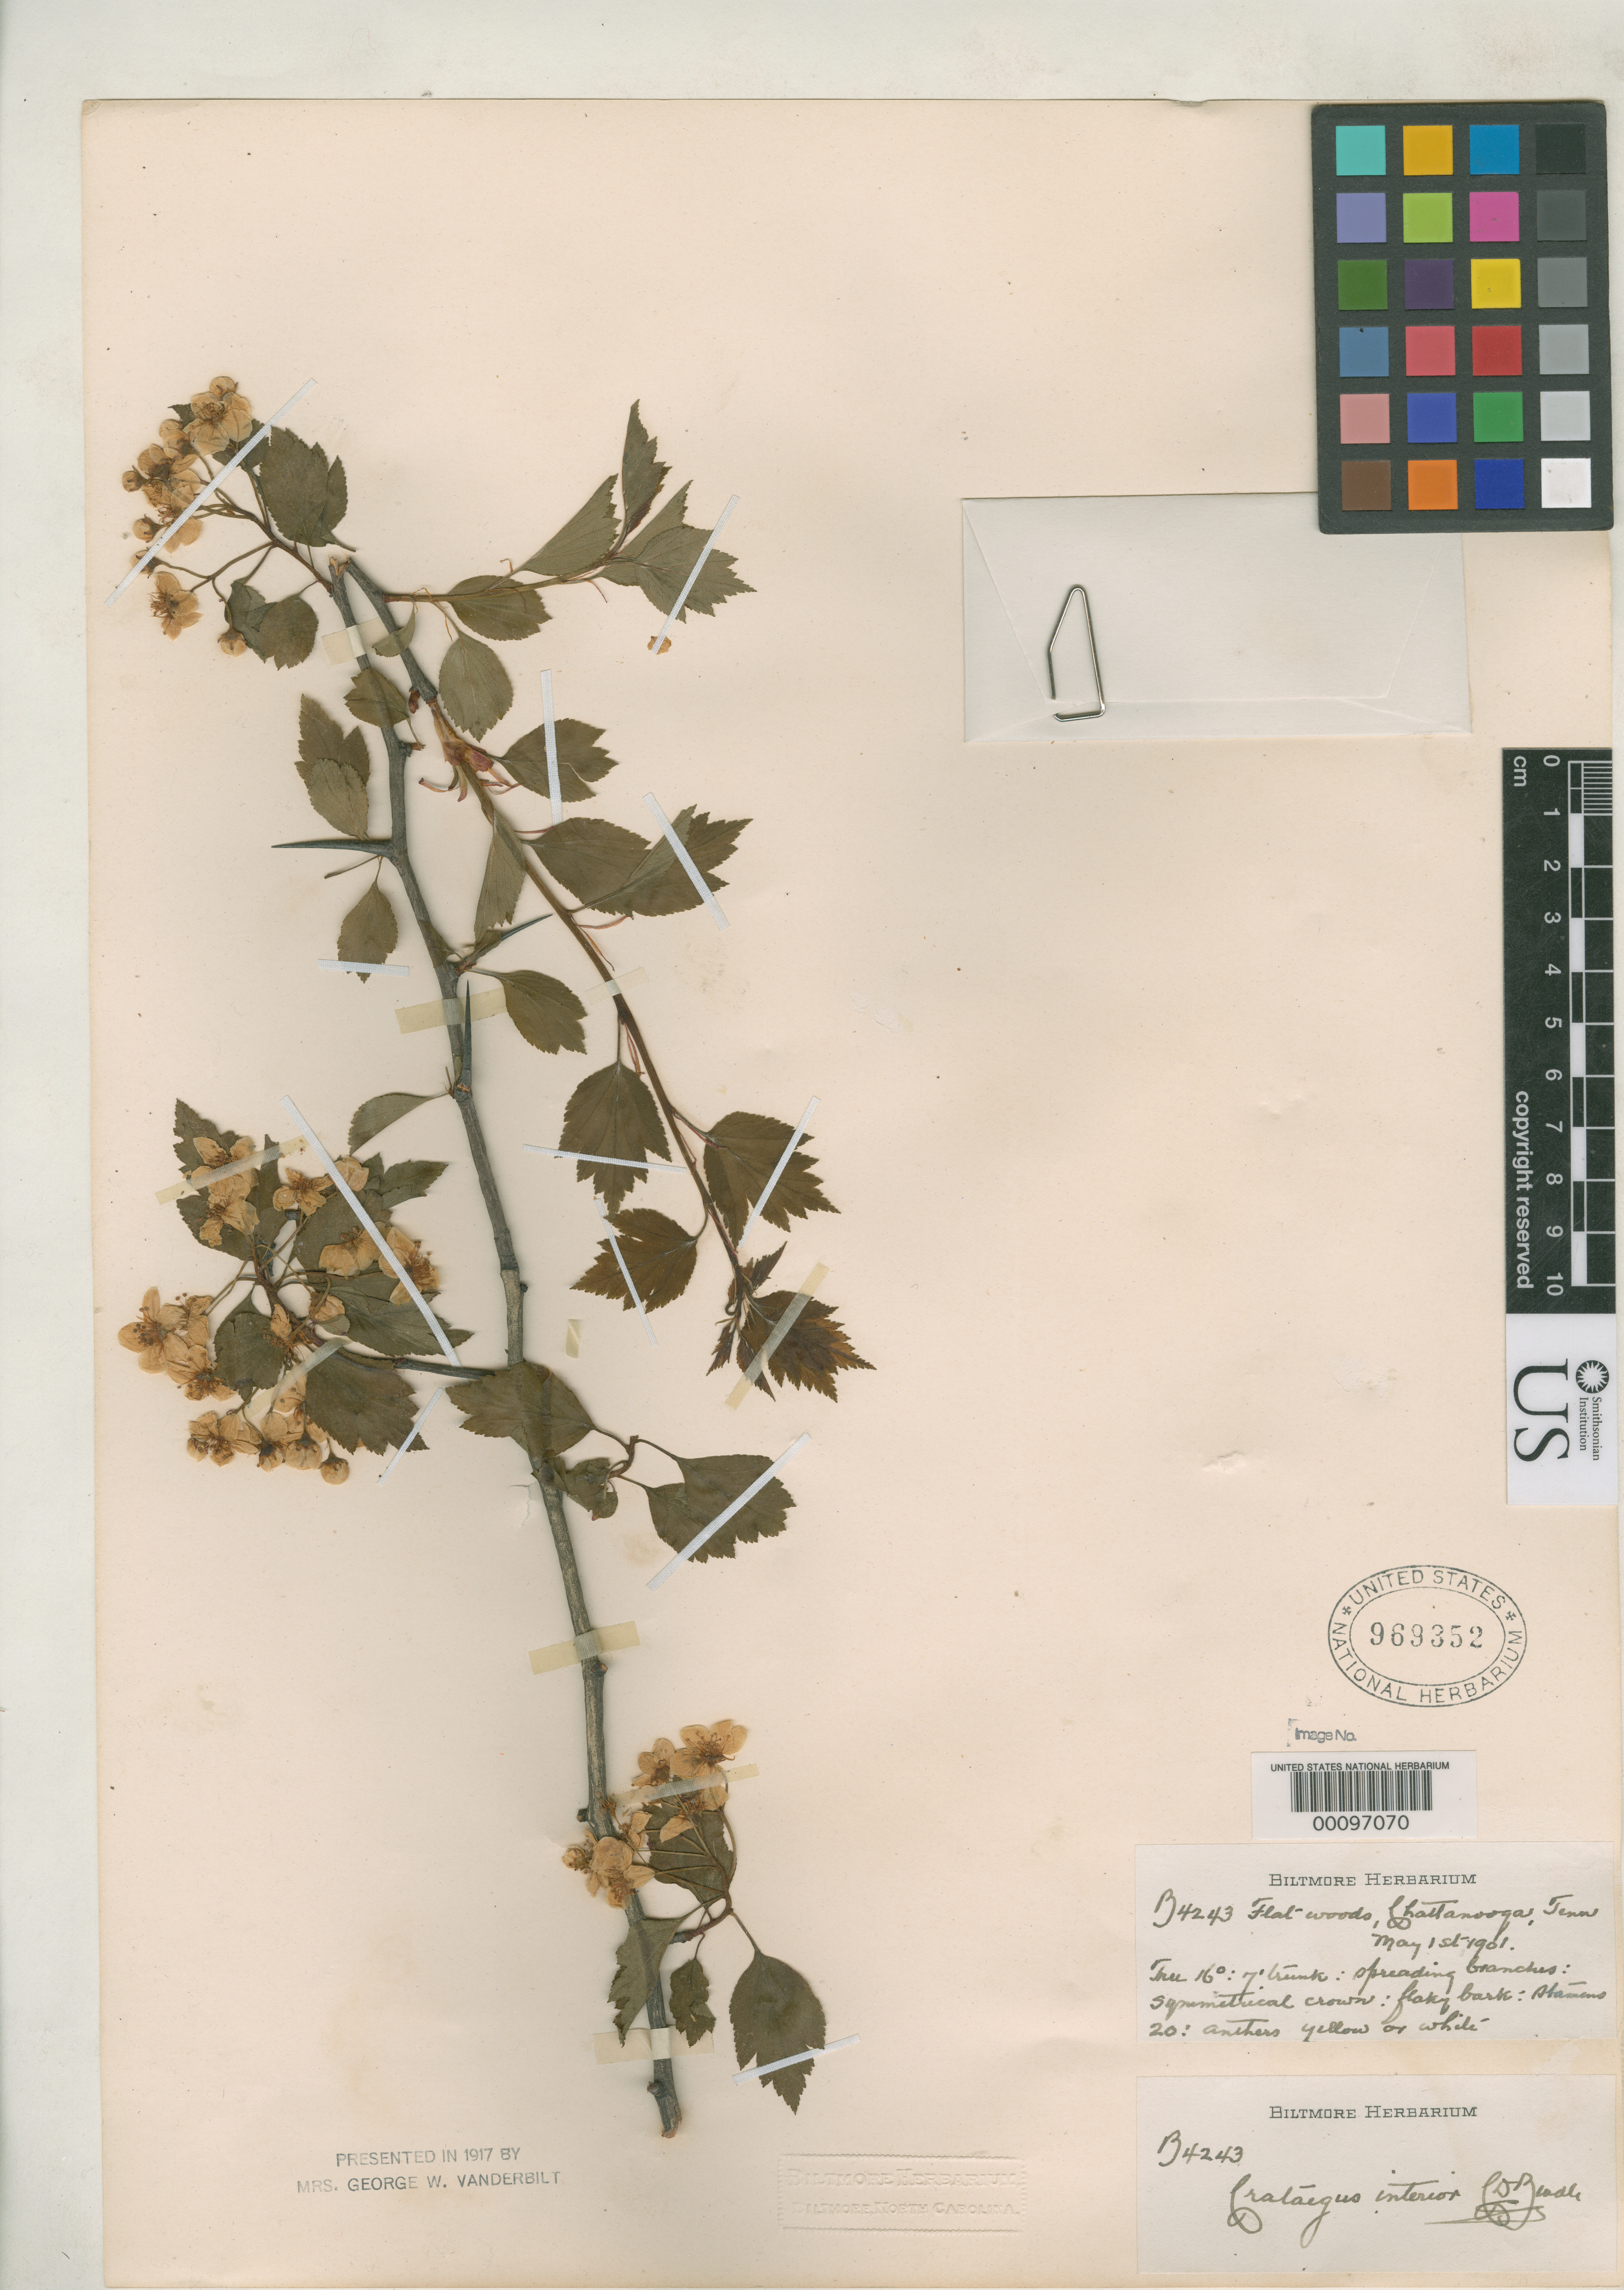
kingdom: Plantae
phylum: Tracheophyta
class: Magnoliopsida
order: Rosales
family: Rosaceae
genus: Crataegus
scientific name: Crataegus interior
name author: Beadle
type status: Syntype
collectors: ex herb. Biltmore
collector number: B 4243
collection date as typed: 01 May 1901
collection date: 1901-05-01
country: United States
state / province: Tennessee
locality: Chattanooga.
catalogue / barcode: US 969352